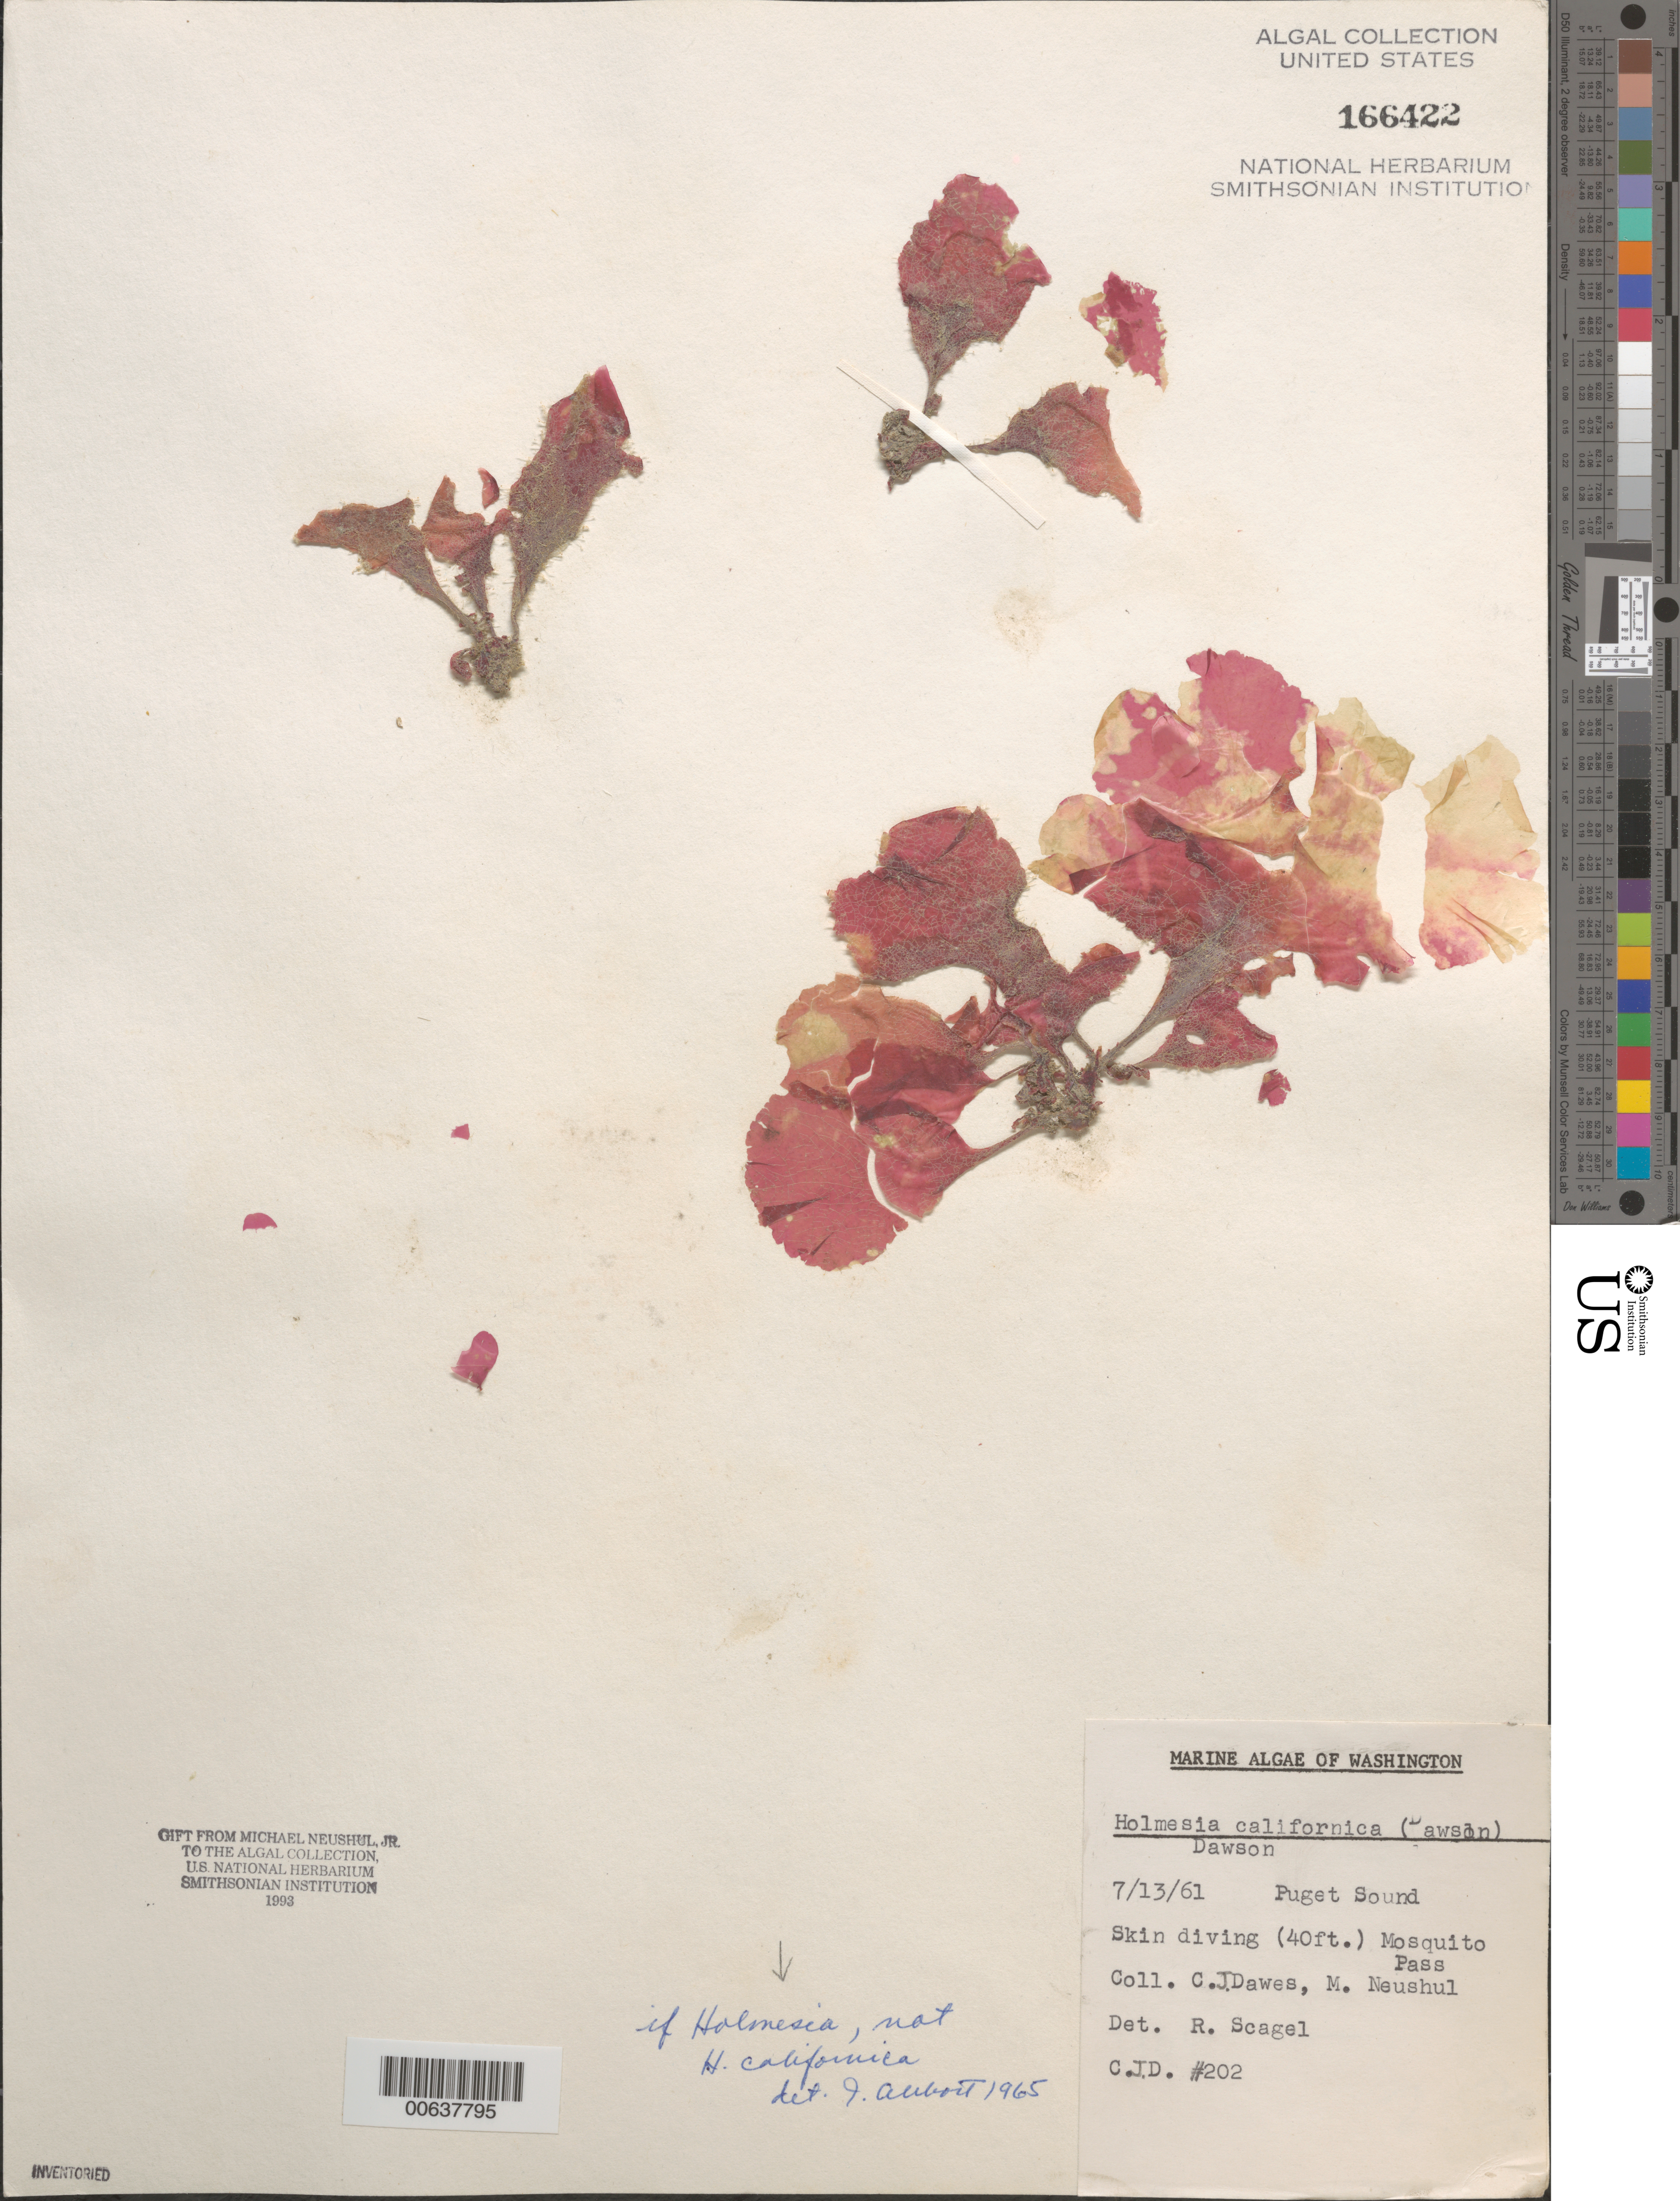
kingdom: Plantae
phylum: Rhodophyta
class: Florideophyceae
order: Ceramiales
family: Delesseriaceae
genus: Holmesia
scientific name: Holmesia sp.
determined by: Abbott, Isabella A.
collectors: C. Dawes & M. Neushul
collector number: CJD 202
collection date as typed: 13 Jul 1961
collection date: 1961-07-13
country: United States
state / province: Washington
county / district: San Juan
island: San Juan Islands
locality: Mosquito Pass, Puget Sound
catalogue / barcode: US 166422